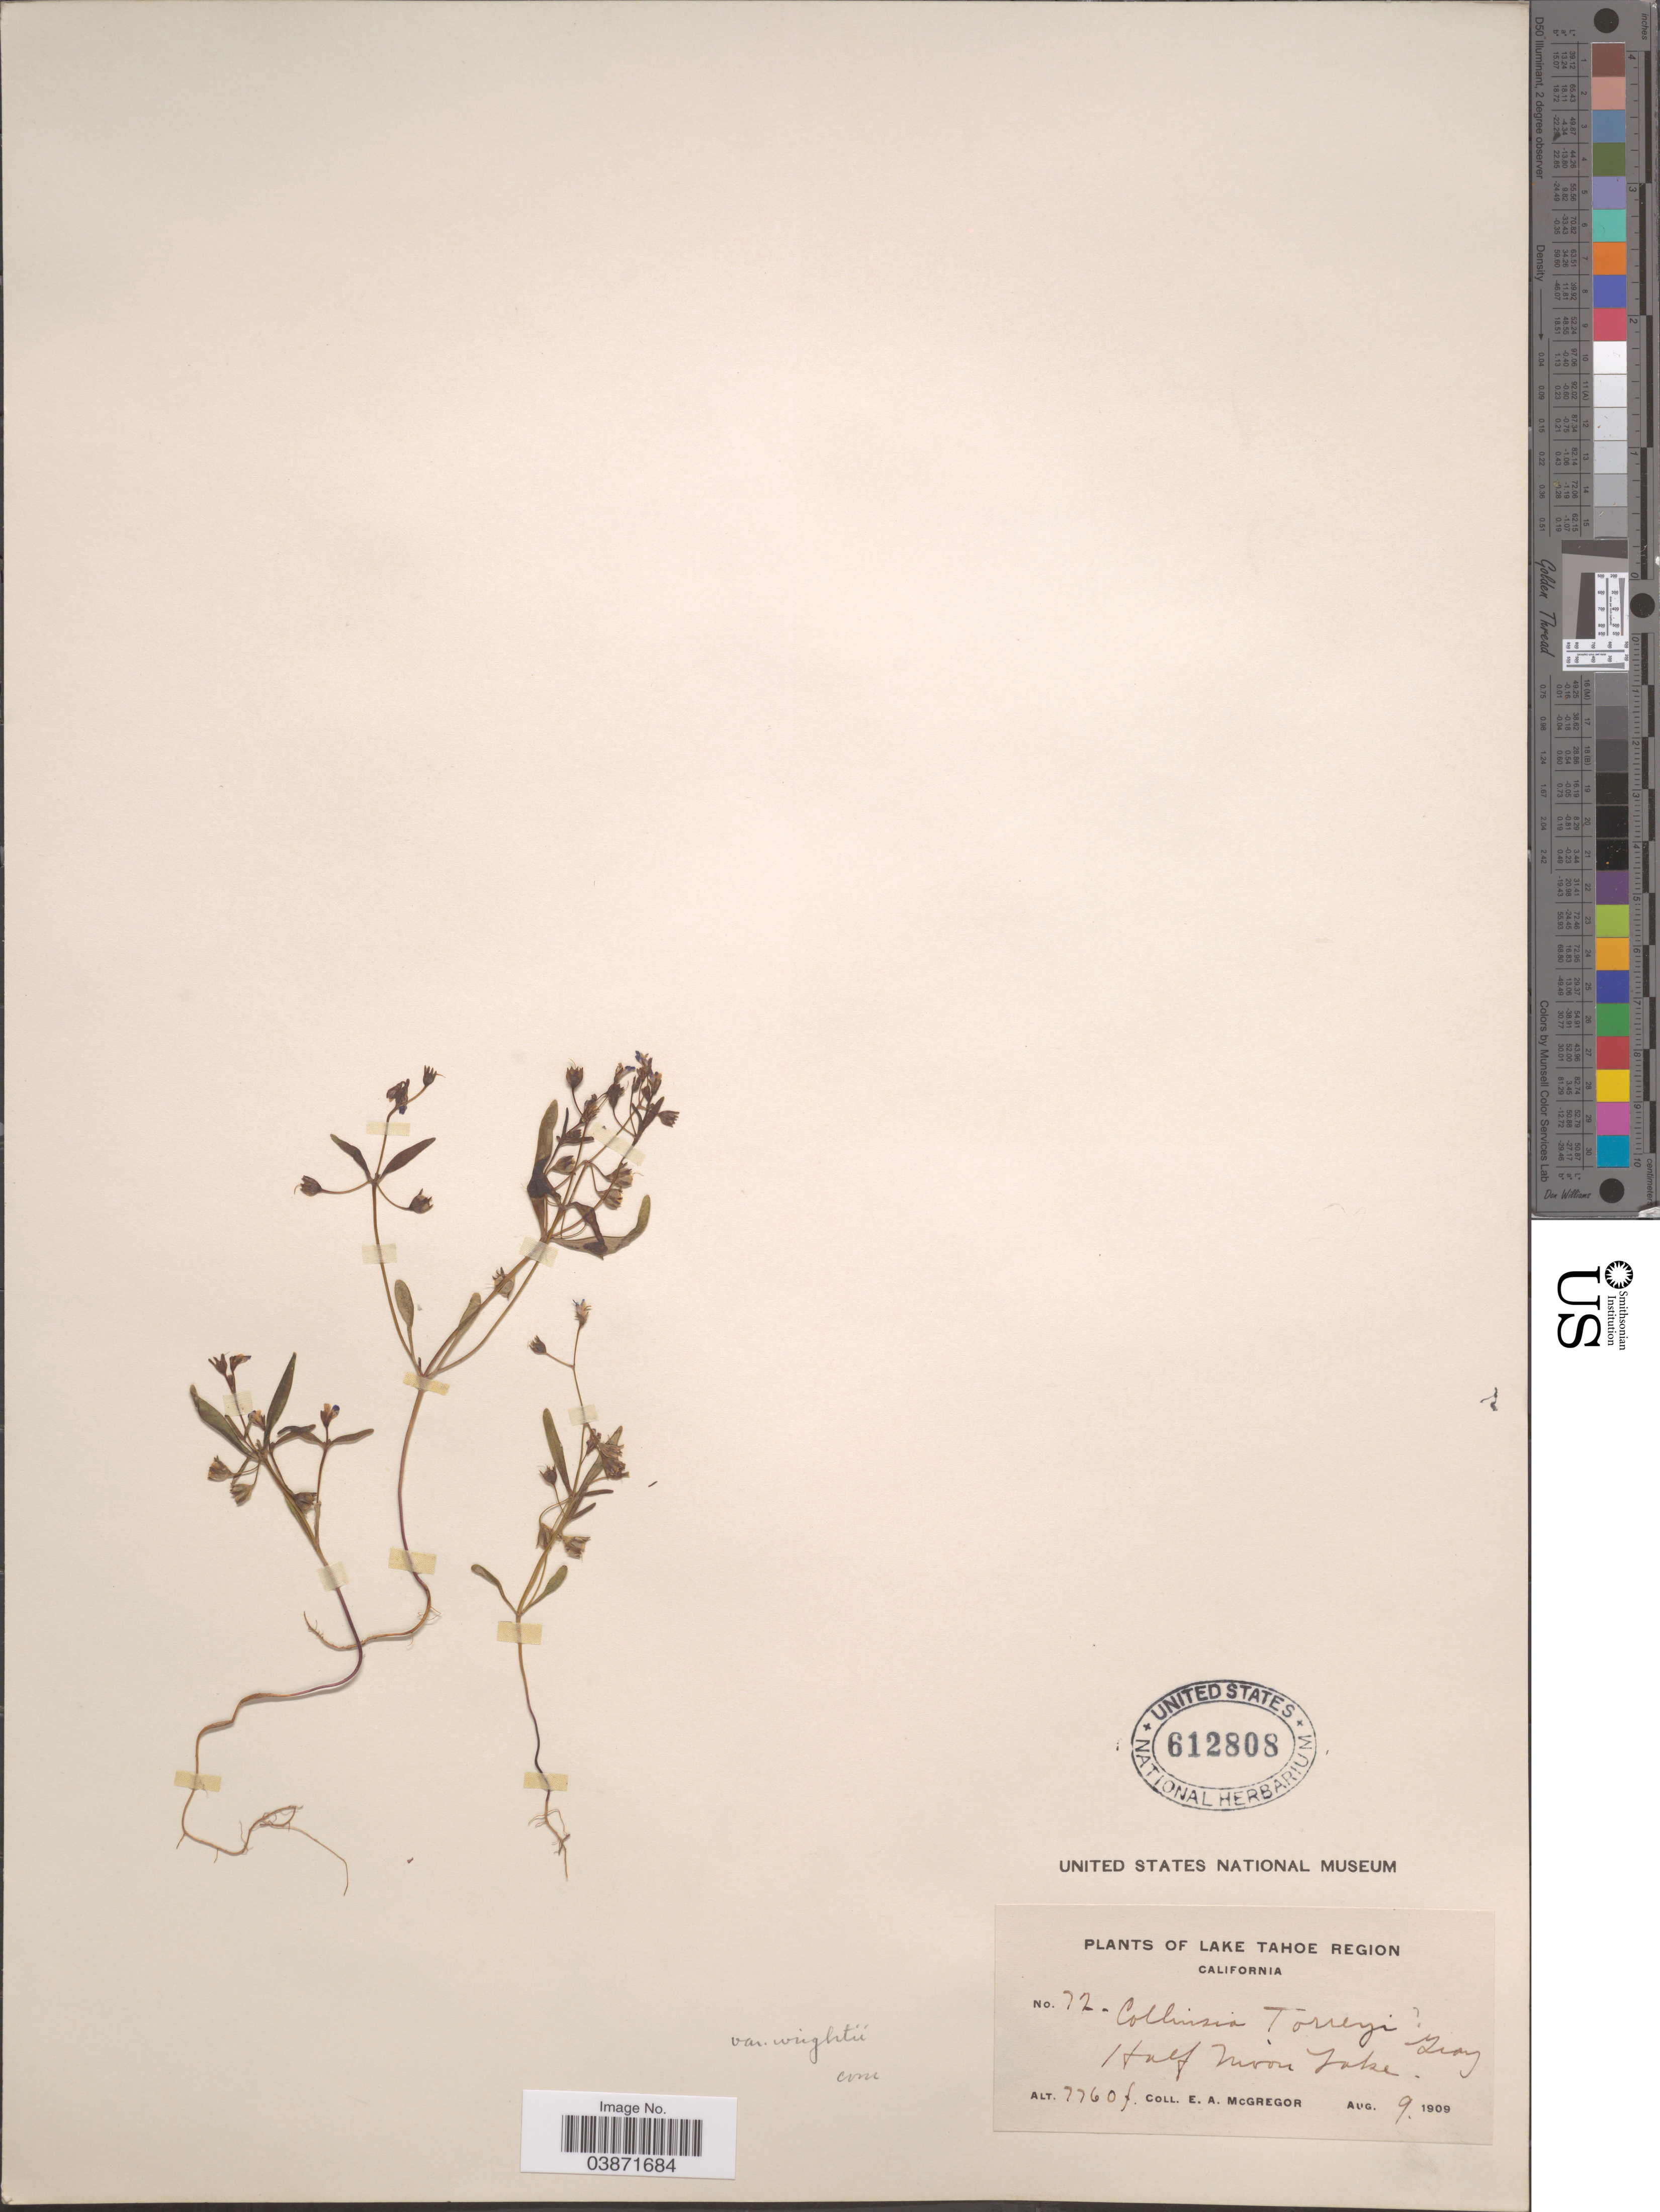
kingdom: Plantae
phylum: Tracheophyta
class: Magnoliopsida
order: Lamiales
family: Plantaginaceae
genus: Collinsia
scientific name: Collinsia torreyi var. wrightii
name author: A. Gray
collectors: E. A. McGregor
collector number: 7760f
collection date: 1909-08-09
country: United States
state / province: California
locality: Lake Tahoe Region. Half Moon Lake.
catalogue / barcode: US 612808